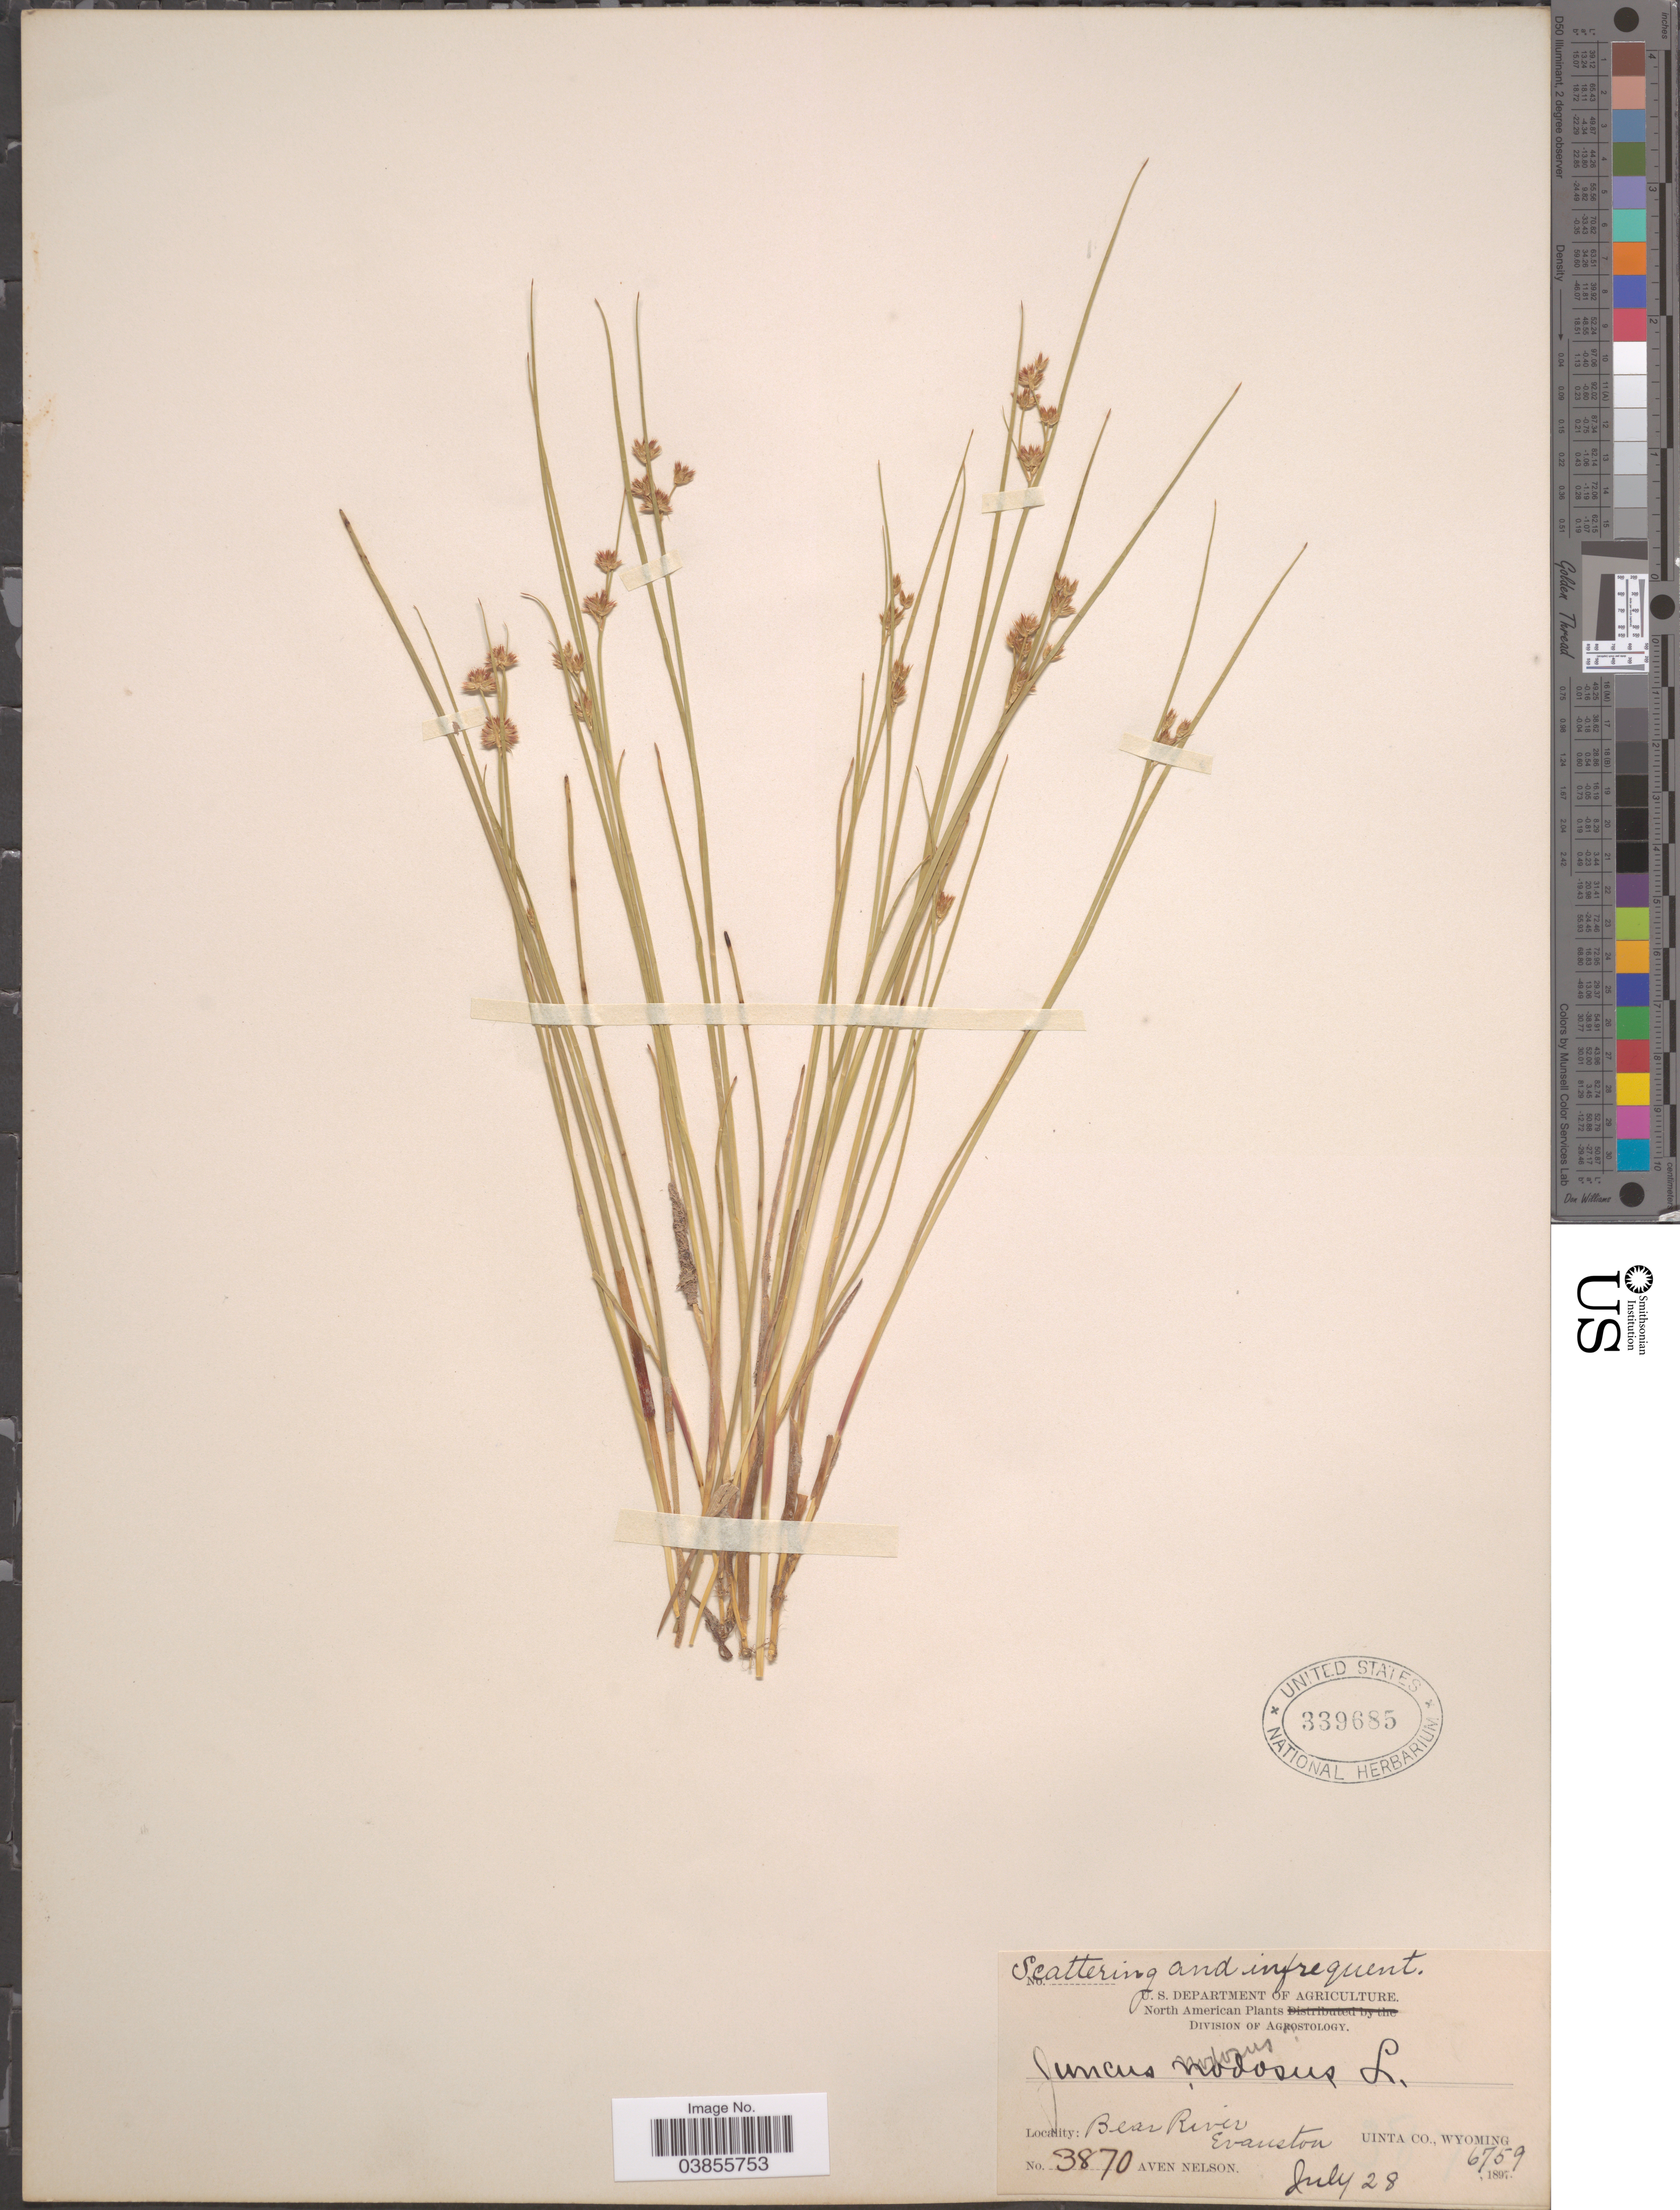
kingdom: Plantae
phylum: Tracheophyta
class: Liliopsida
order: Poales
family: Juncaceae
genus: Juncus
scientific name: Juncus nodosus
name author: L.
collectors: A. Nelson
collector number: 3870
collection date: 1897-07-28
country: United States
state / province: Wyoming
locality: Bear River, Evanston. Uinta Co.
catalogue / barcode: US 339685